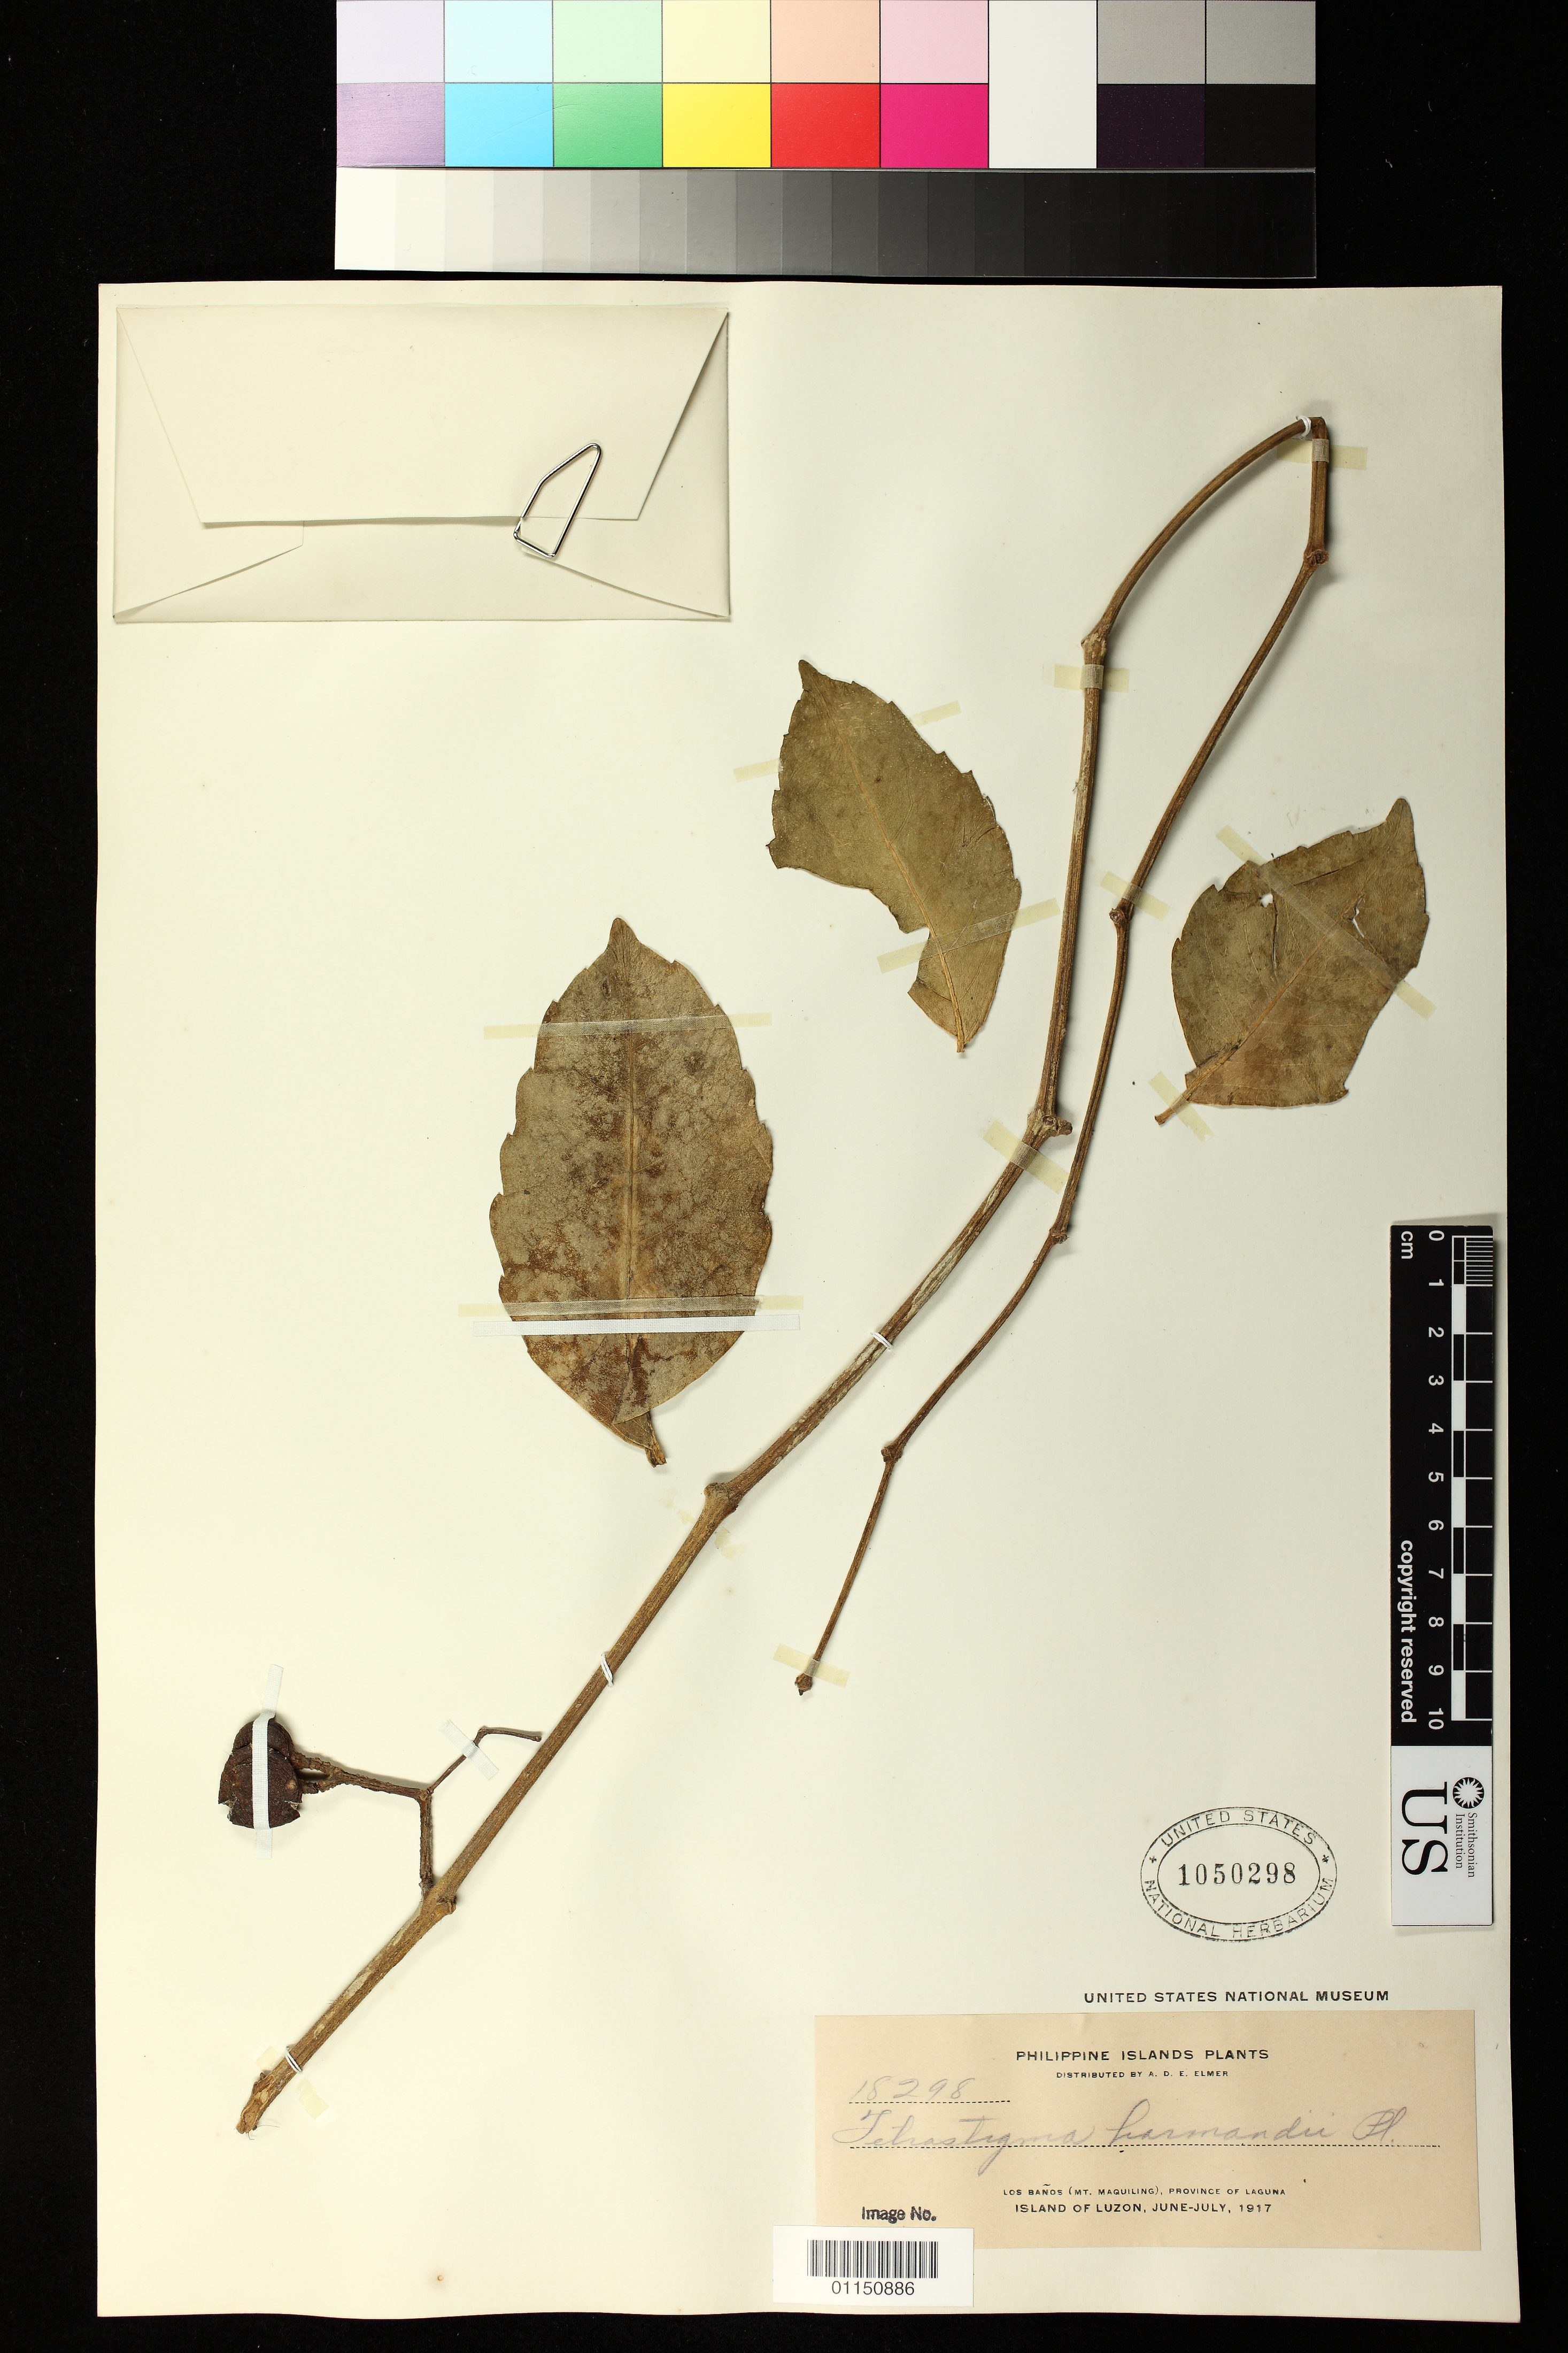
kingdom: Plantae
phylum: Tracheophyta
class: Magnoliopsida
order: Vitales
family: Vitaceae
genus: Tetrastigma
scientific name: Tetrastigma harmandii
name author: Planch.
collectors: A. D. E. Elmer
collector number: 18298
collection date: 1917-06/1917-07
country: Philippines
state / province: Calabarzon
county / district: Laguna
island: Luzon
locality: Los Banos (Mt Maquiling). Luzon.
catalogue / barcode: US 1050298